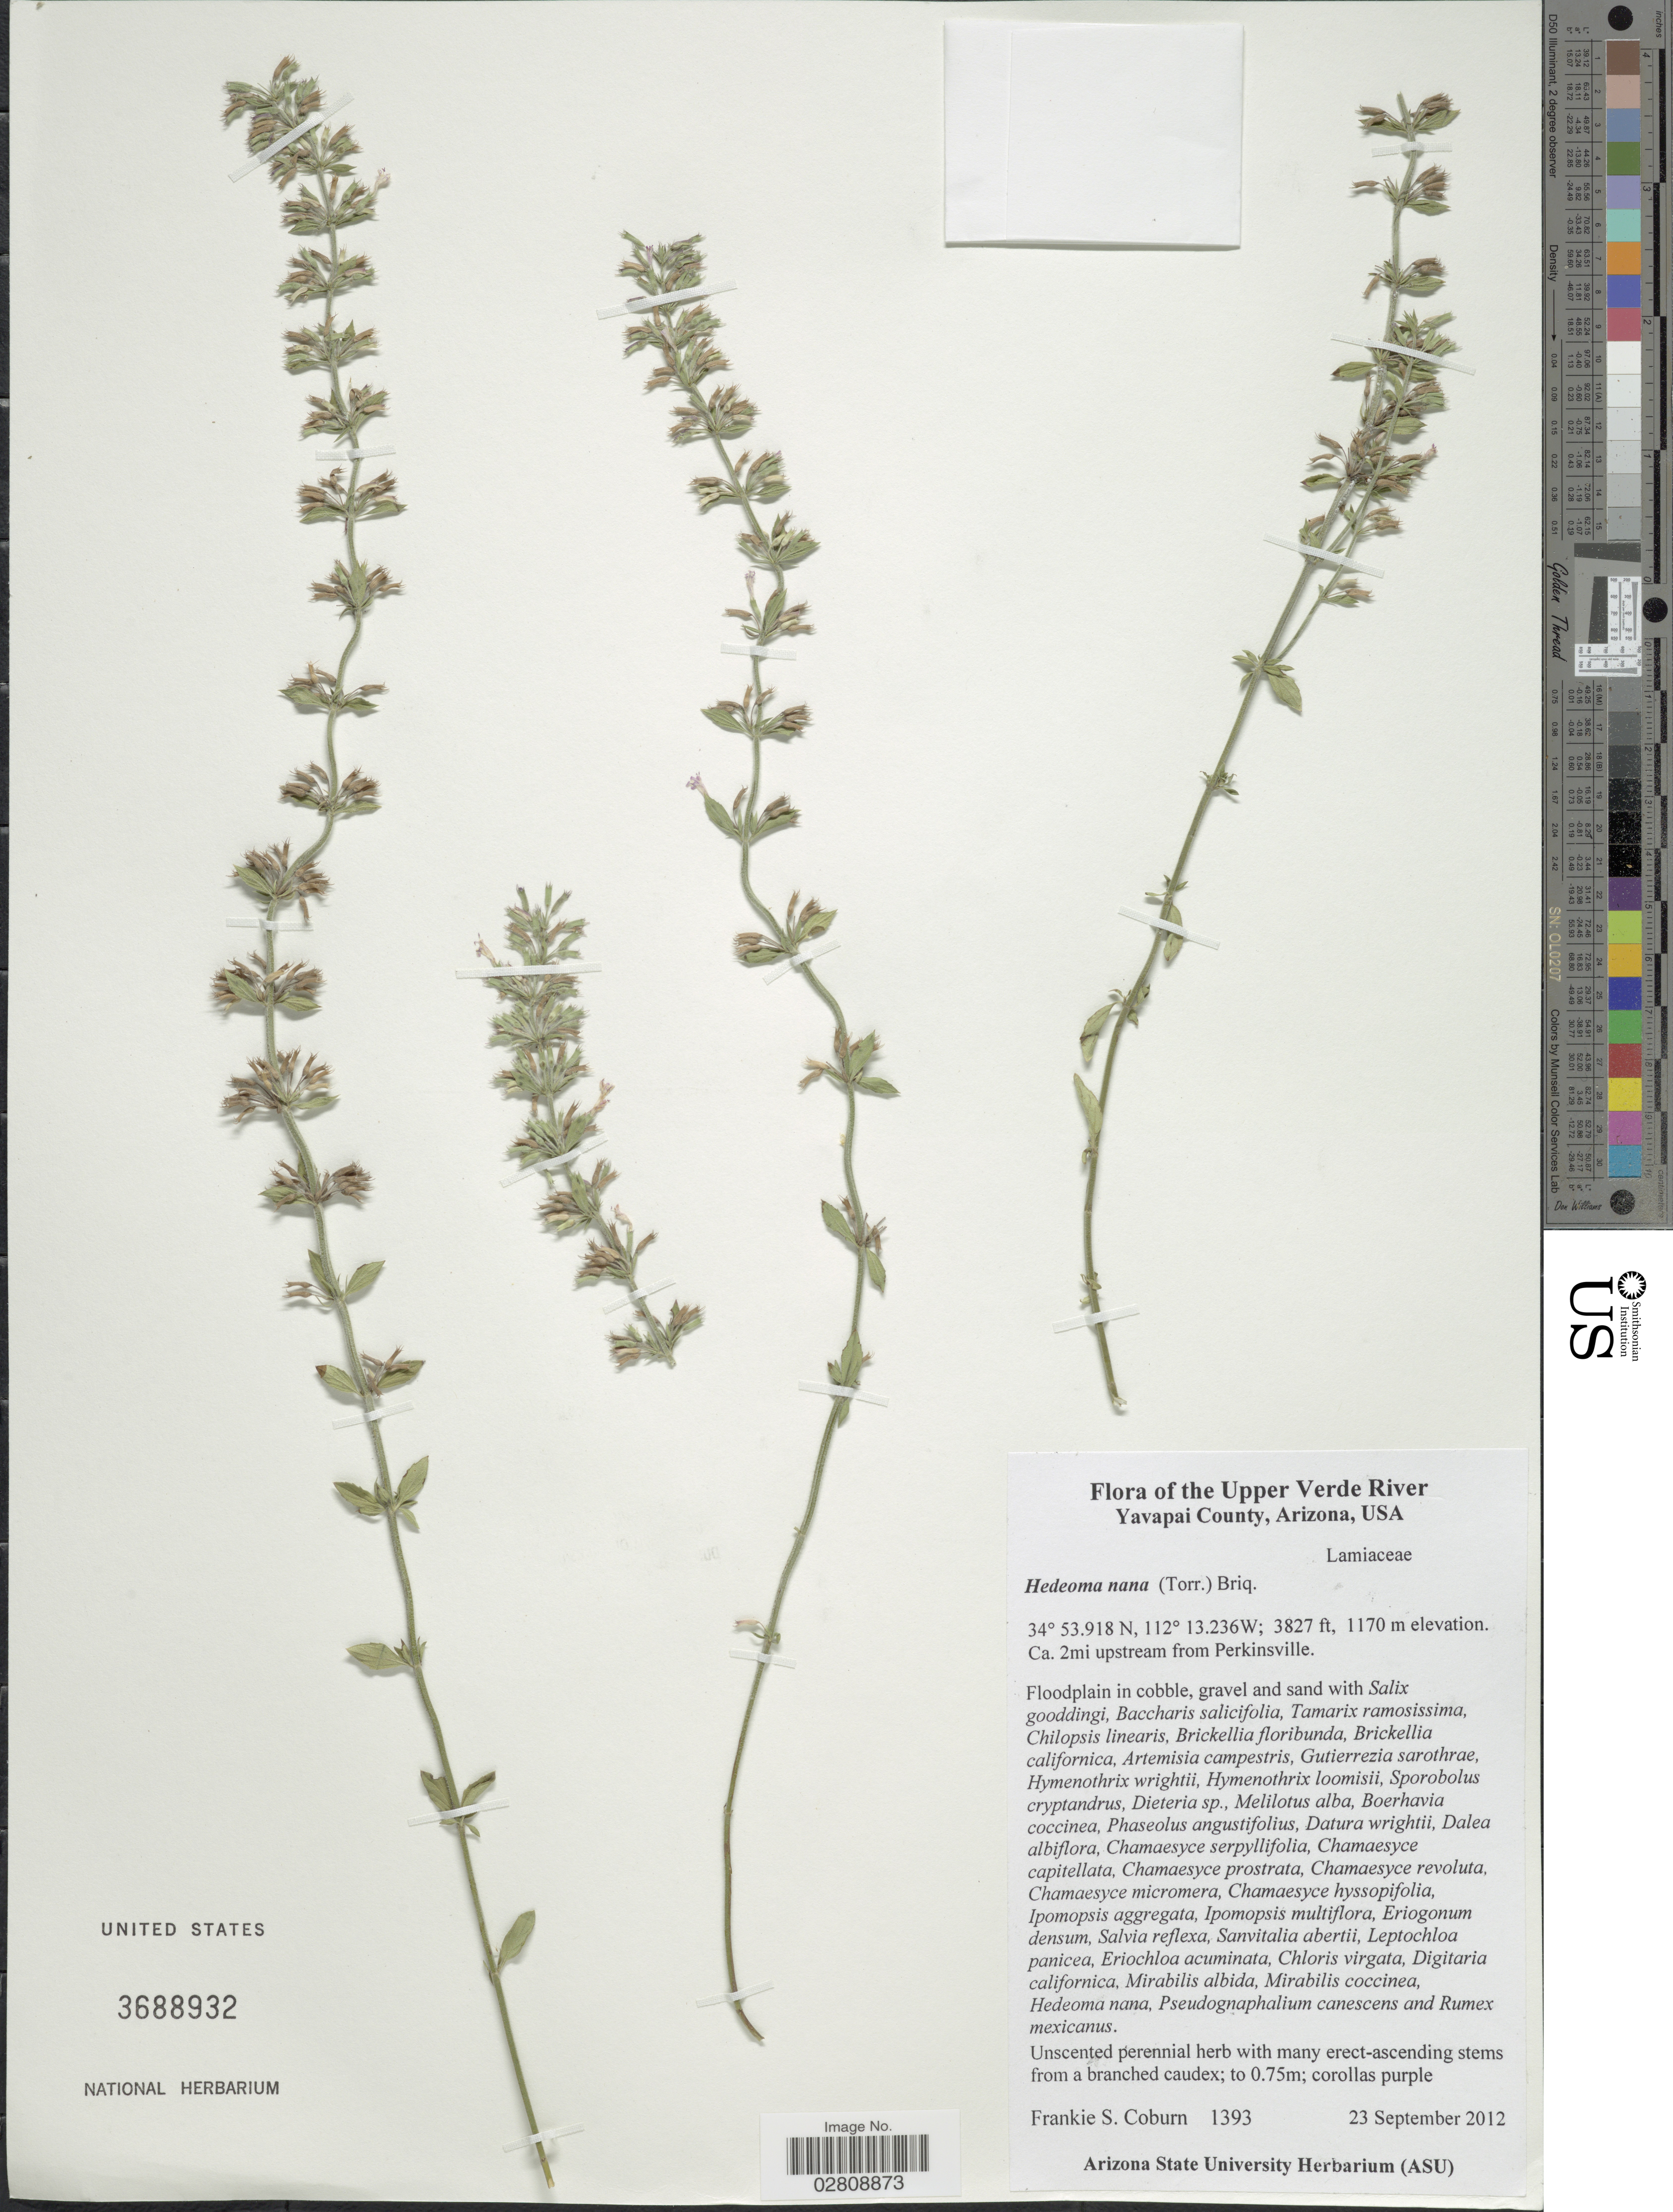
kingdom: Plantae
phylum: Tracheophyta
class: Magnoliopsida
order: Lamiales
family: Lamiaceae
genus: Hedeoma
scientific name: Hedeoma nana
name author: (Torr.) Briq.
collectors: F. Coburn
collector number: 1393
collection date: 2012-09-23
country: United States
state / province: Arizona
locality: Upper Verde River. Yavapai County. Ca. 2mi upstream from Perkinsville.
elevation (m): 1170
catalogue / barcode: US 3688932